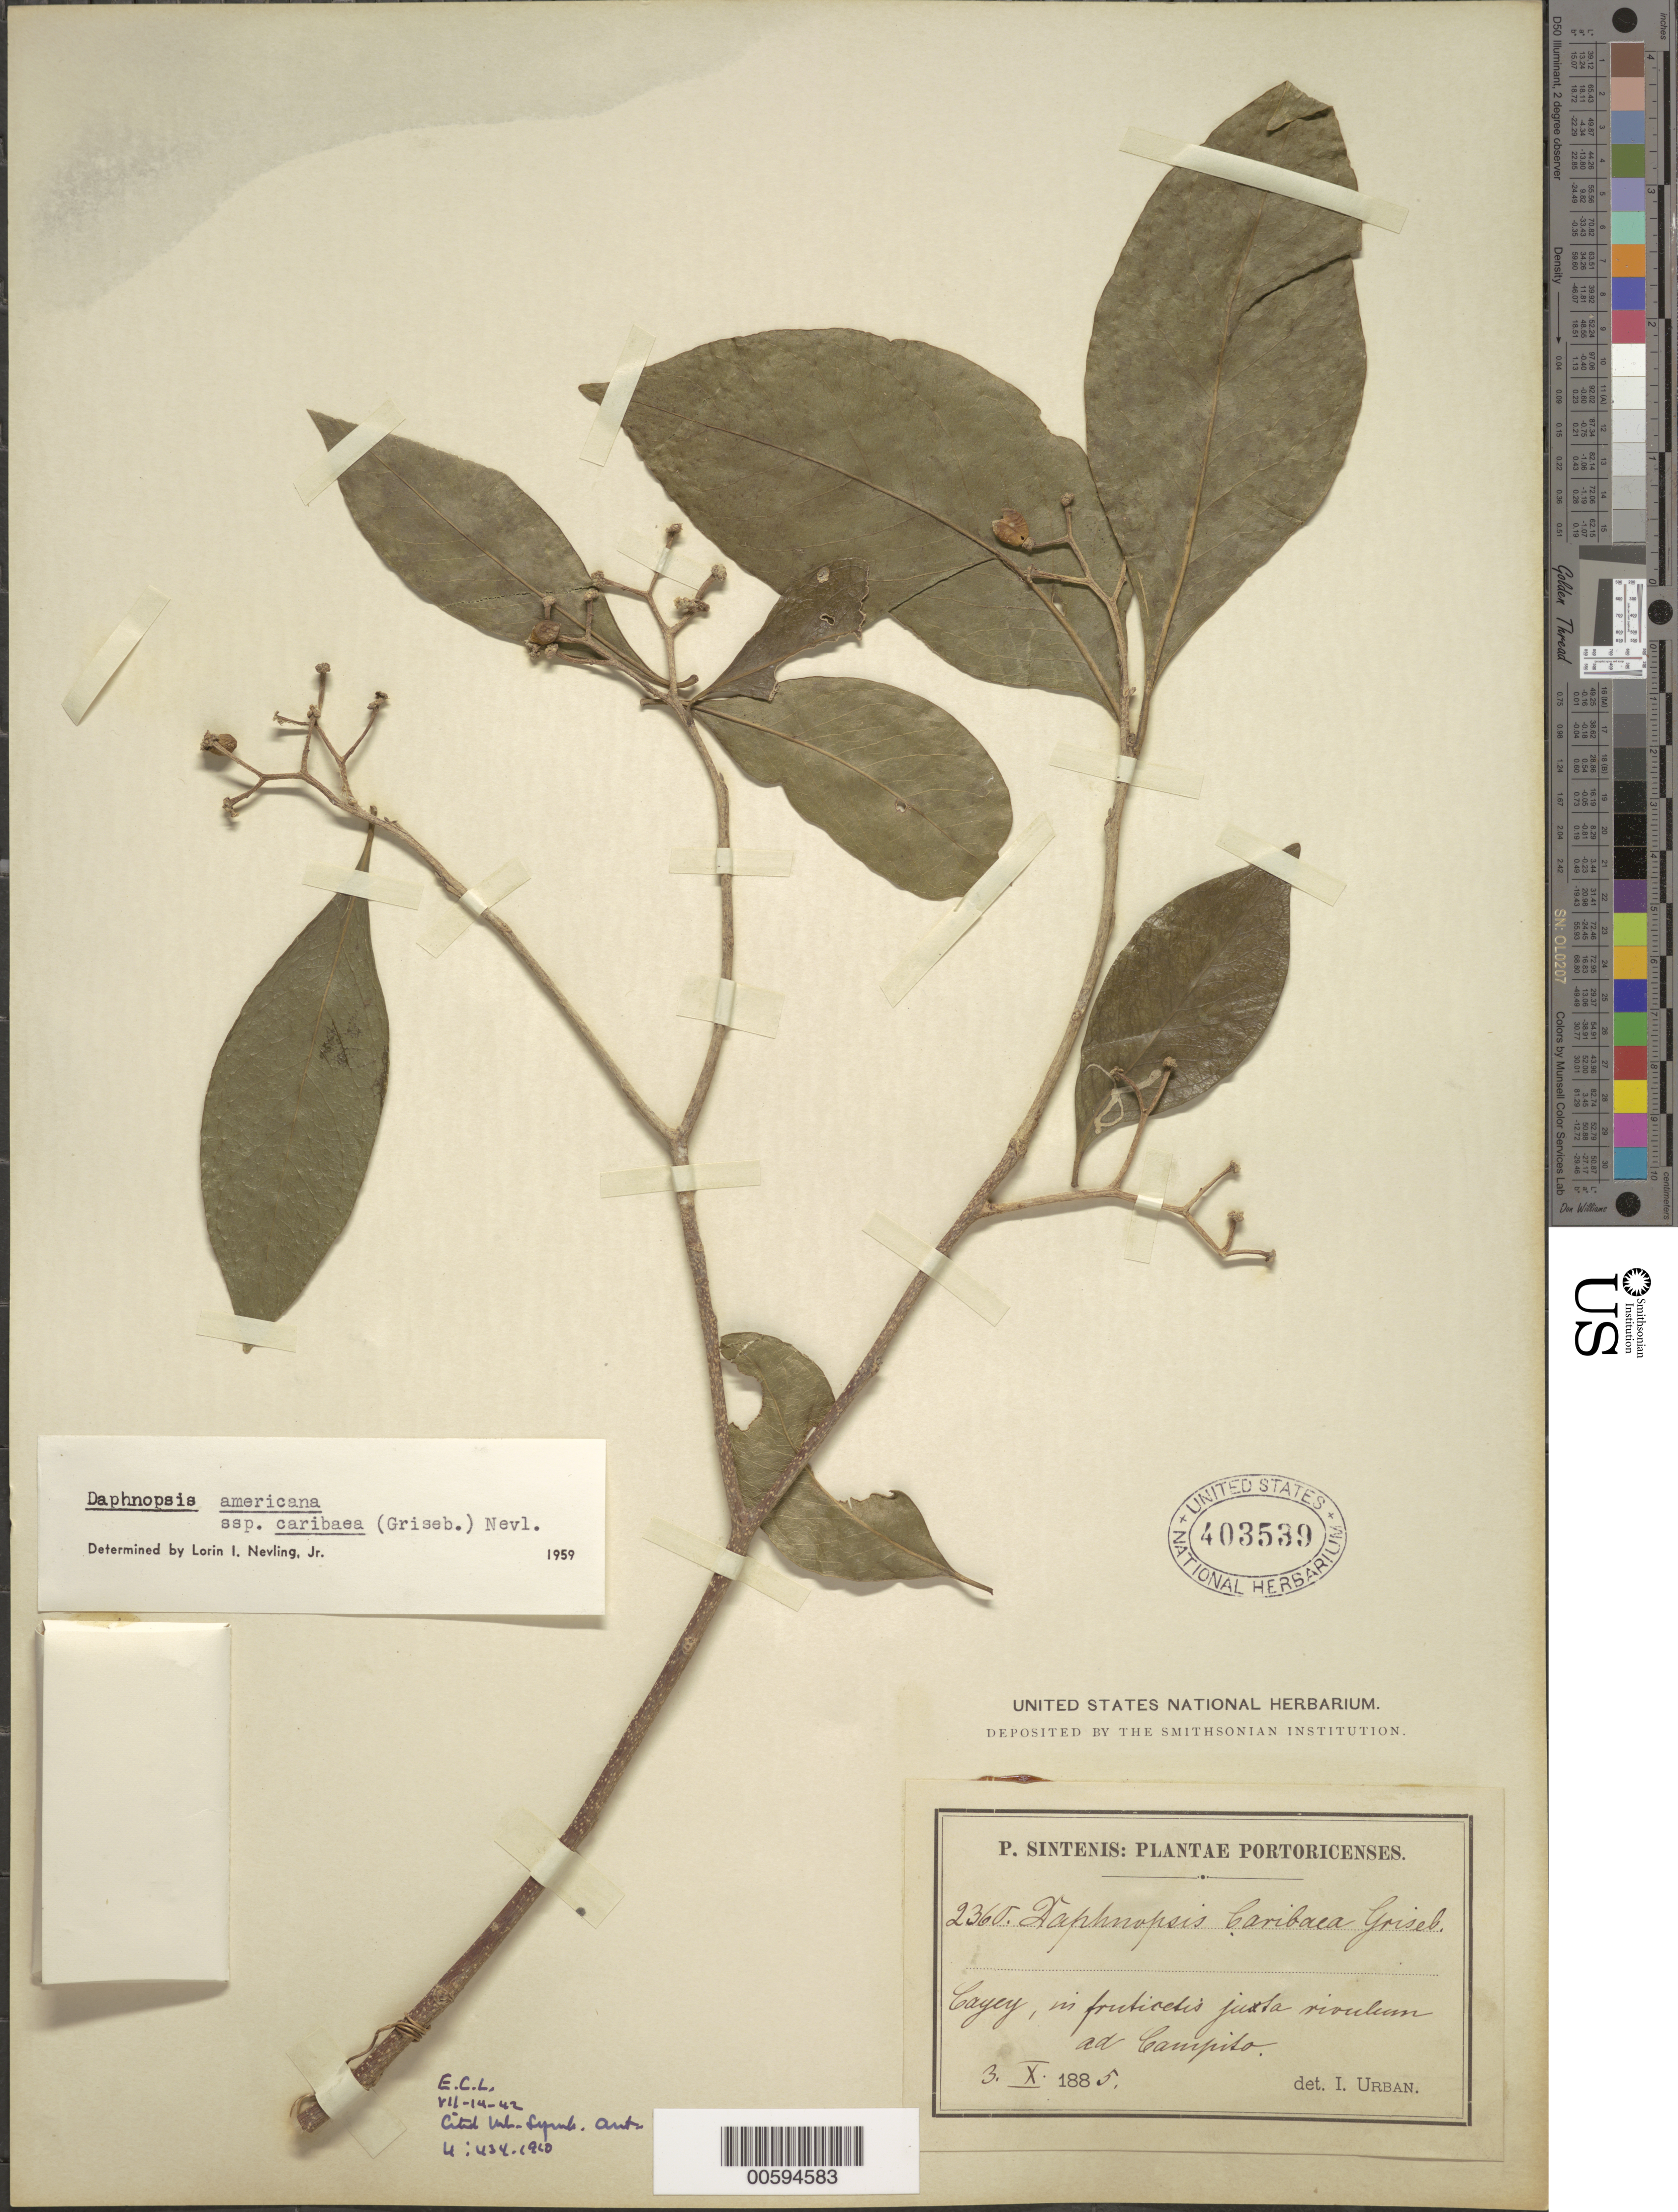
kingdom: Plantae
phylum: Tracheophyta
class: Magnoliopsida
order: Malvales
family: Thymelaeaceae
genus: Daphnopsis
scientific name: Daphnopsis caribaea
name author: Griseb.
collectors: P. Sintenis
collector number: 2360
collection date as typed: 03 Oct 1885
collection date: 1885-10-03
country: Puerto Rico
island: Greater Antilles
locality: Cayey, in fruticetis juxta rivulum ad Campito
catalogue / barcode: US 403539